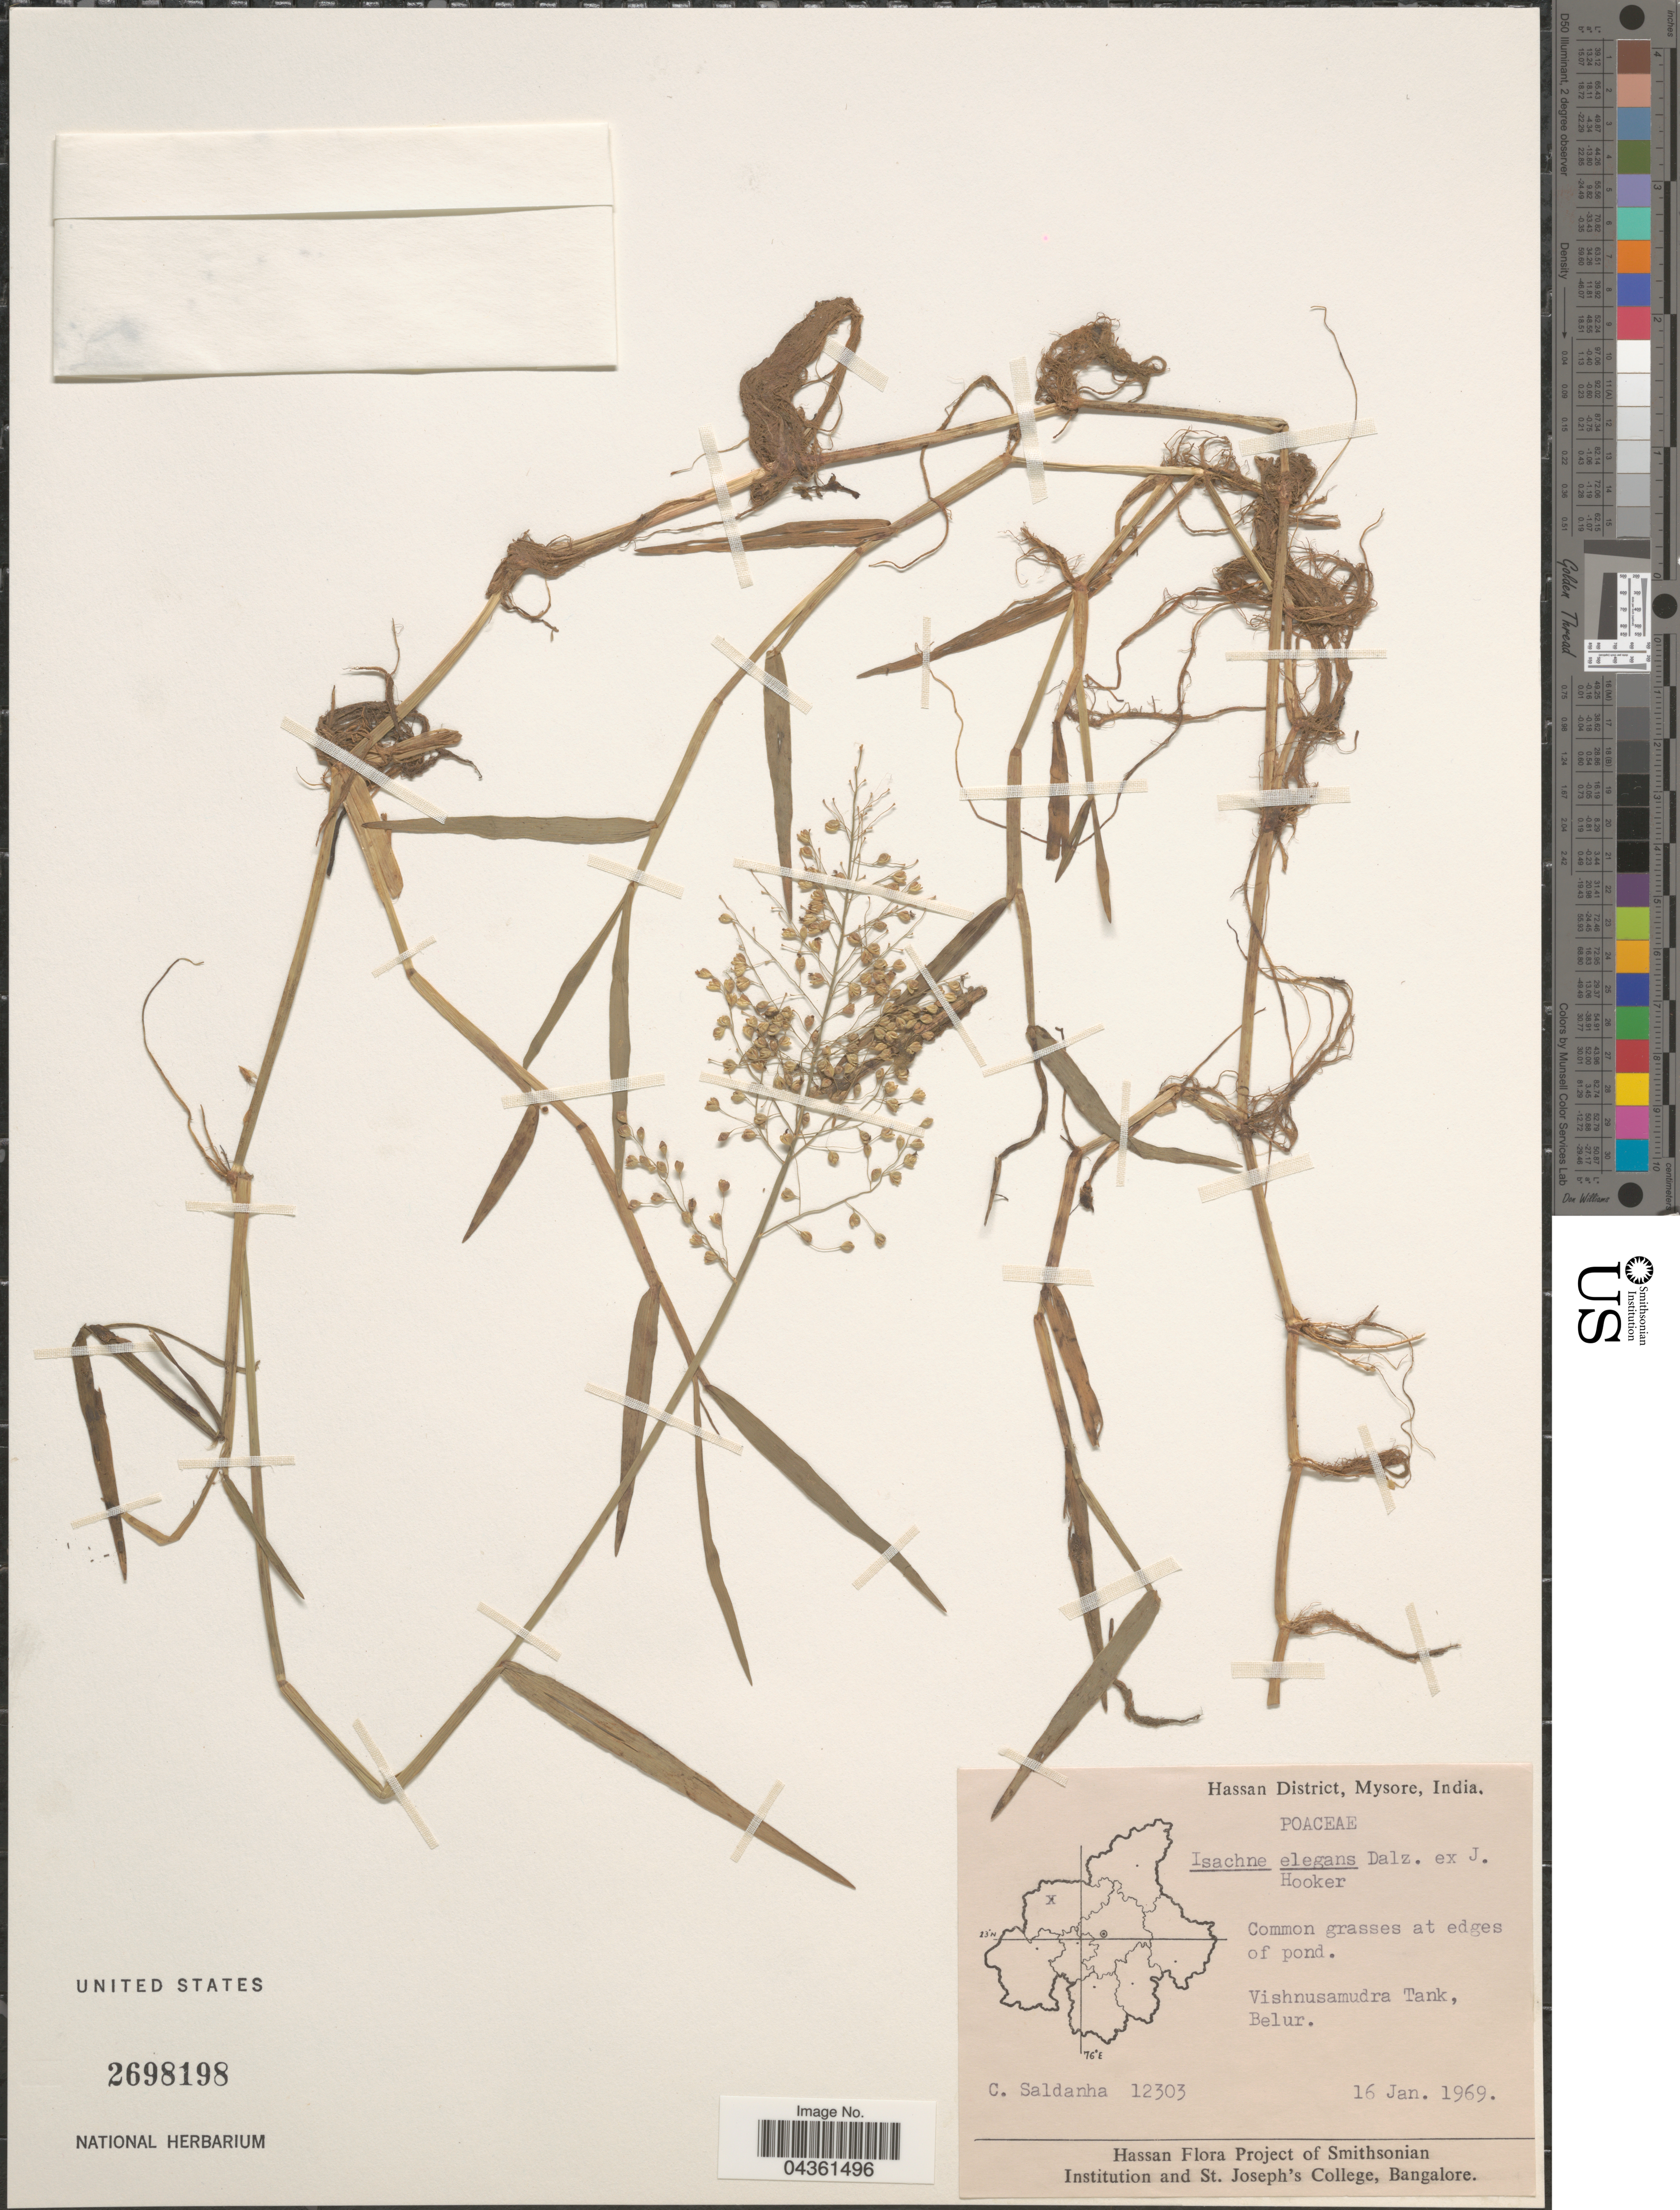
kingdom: Plantae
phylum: Tracheophyta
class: Liliopsida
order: Poales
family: Poaceae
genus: Isachne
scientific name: Isachne elegans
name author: Dalzell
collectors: C. Saldanha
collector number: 12303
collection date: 1969-01-16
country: India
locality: Hassan District, Mysore. Vishnusamudra Tank, Belur.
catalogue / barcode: US 2698198